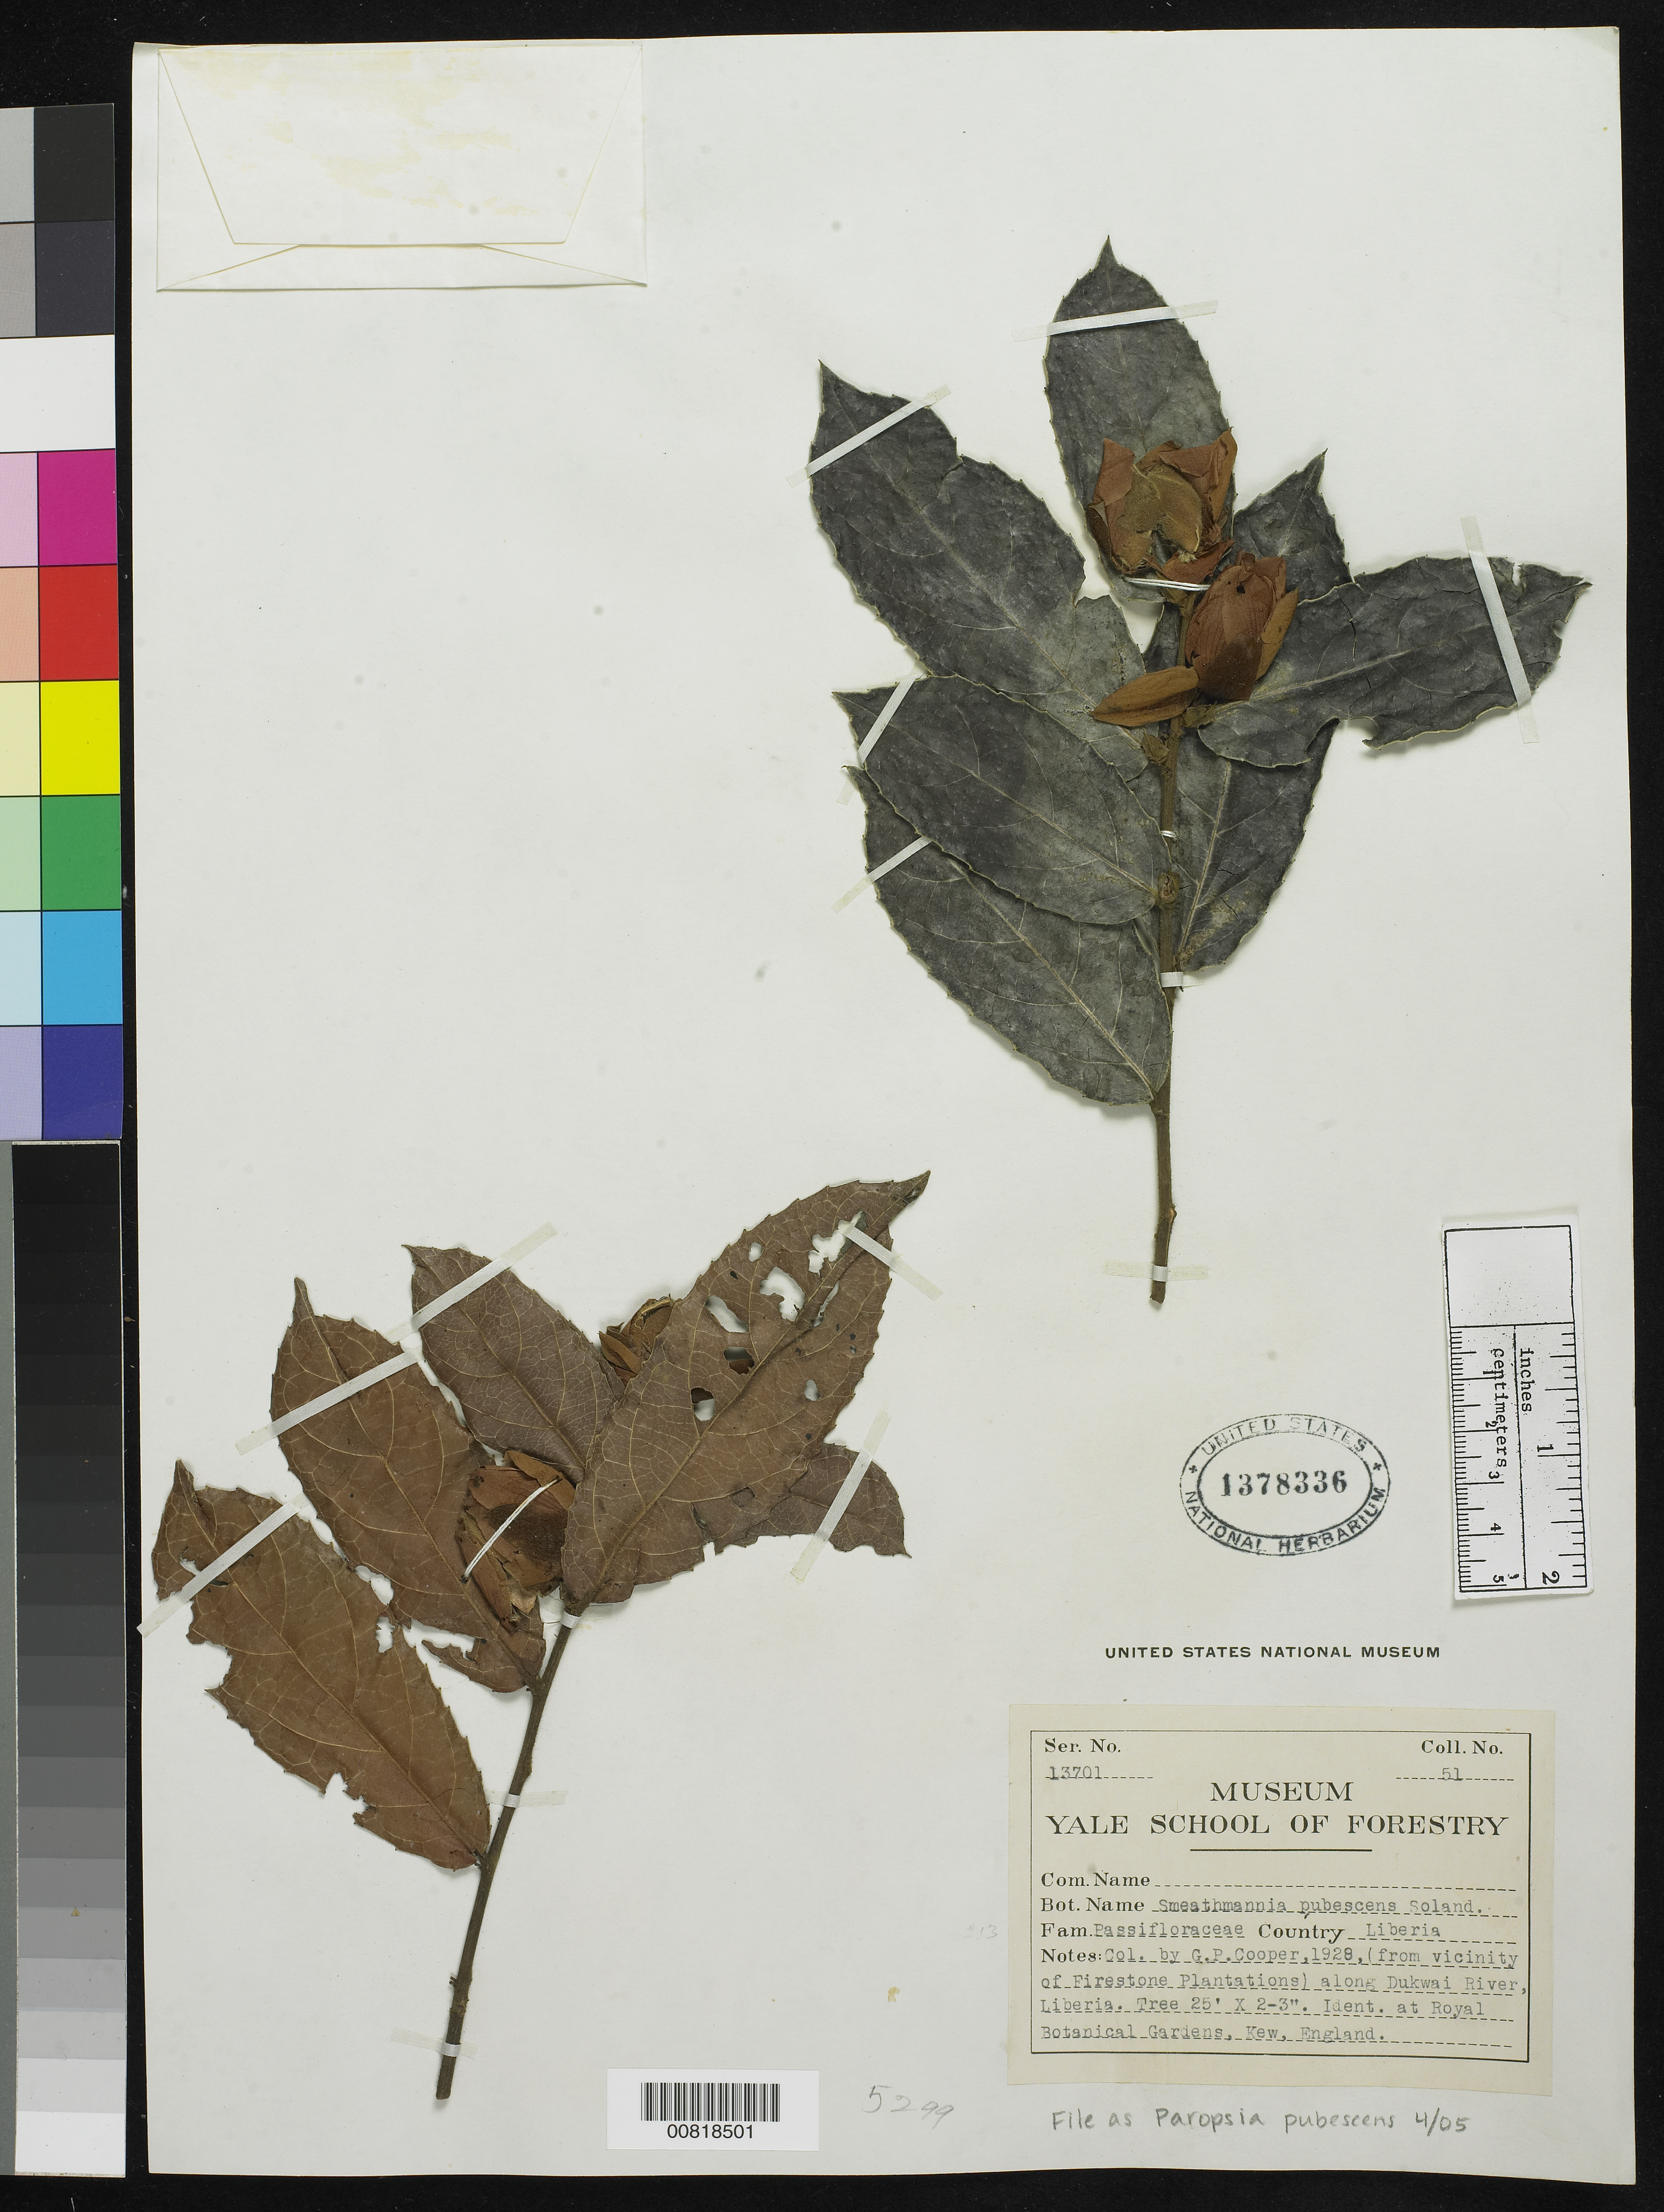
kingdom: Plantae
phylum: Tracheophyta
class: Magnoliopsida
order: Malpighiales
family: Passifloraceae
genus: Paropsia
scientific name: Paropsia pubescens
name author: (Sol. ex R. Br.) Warb.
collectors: G. Cooper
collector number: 51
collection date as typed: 1929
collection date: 1929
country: Liberia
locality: (from vicinity of Firestone Plantations) along Dukwai River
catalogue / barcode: US 1378336